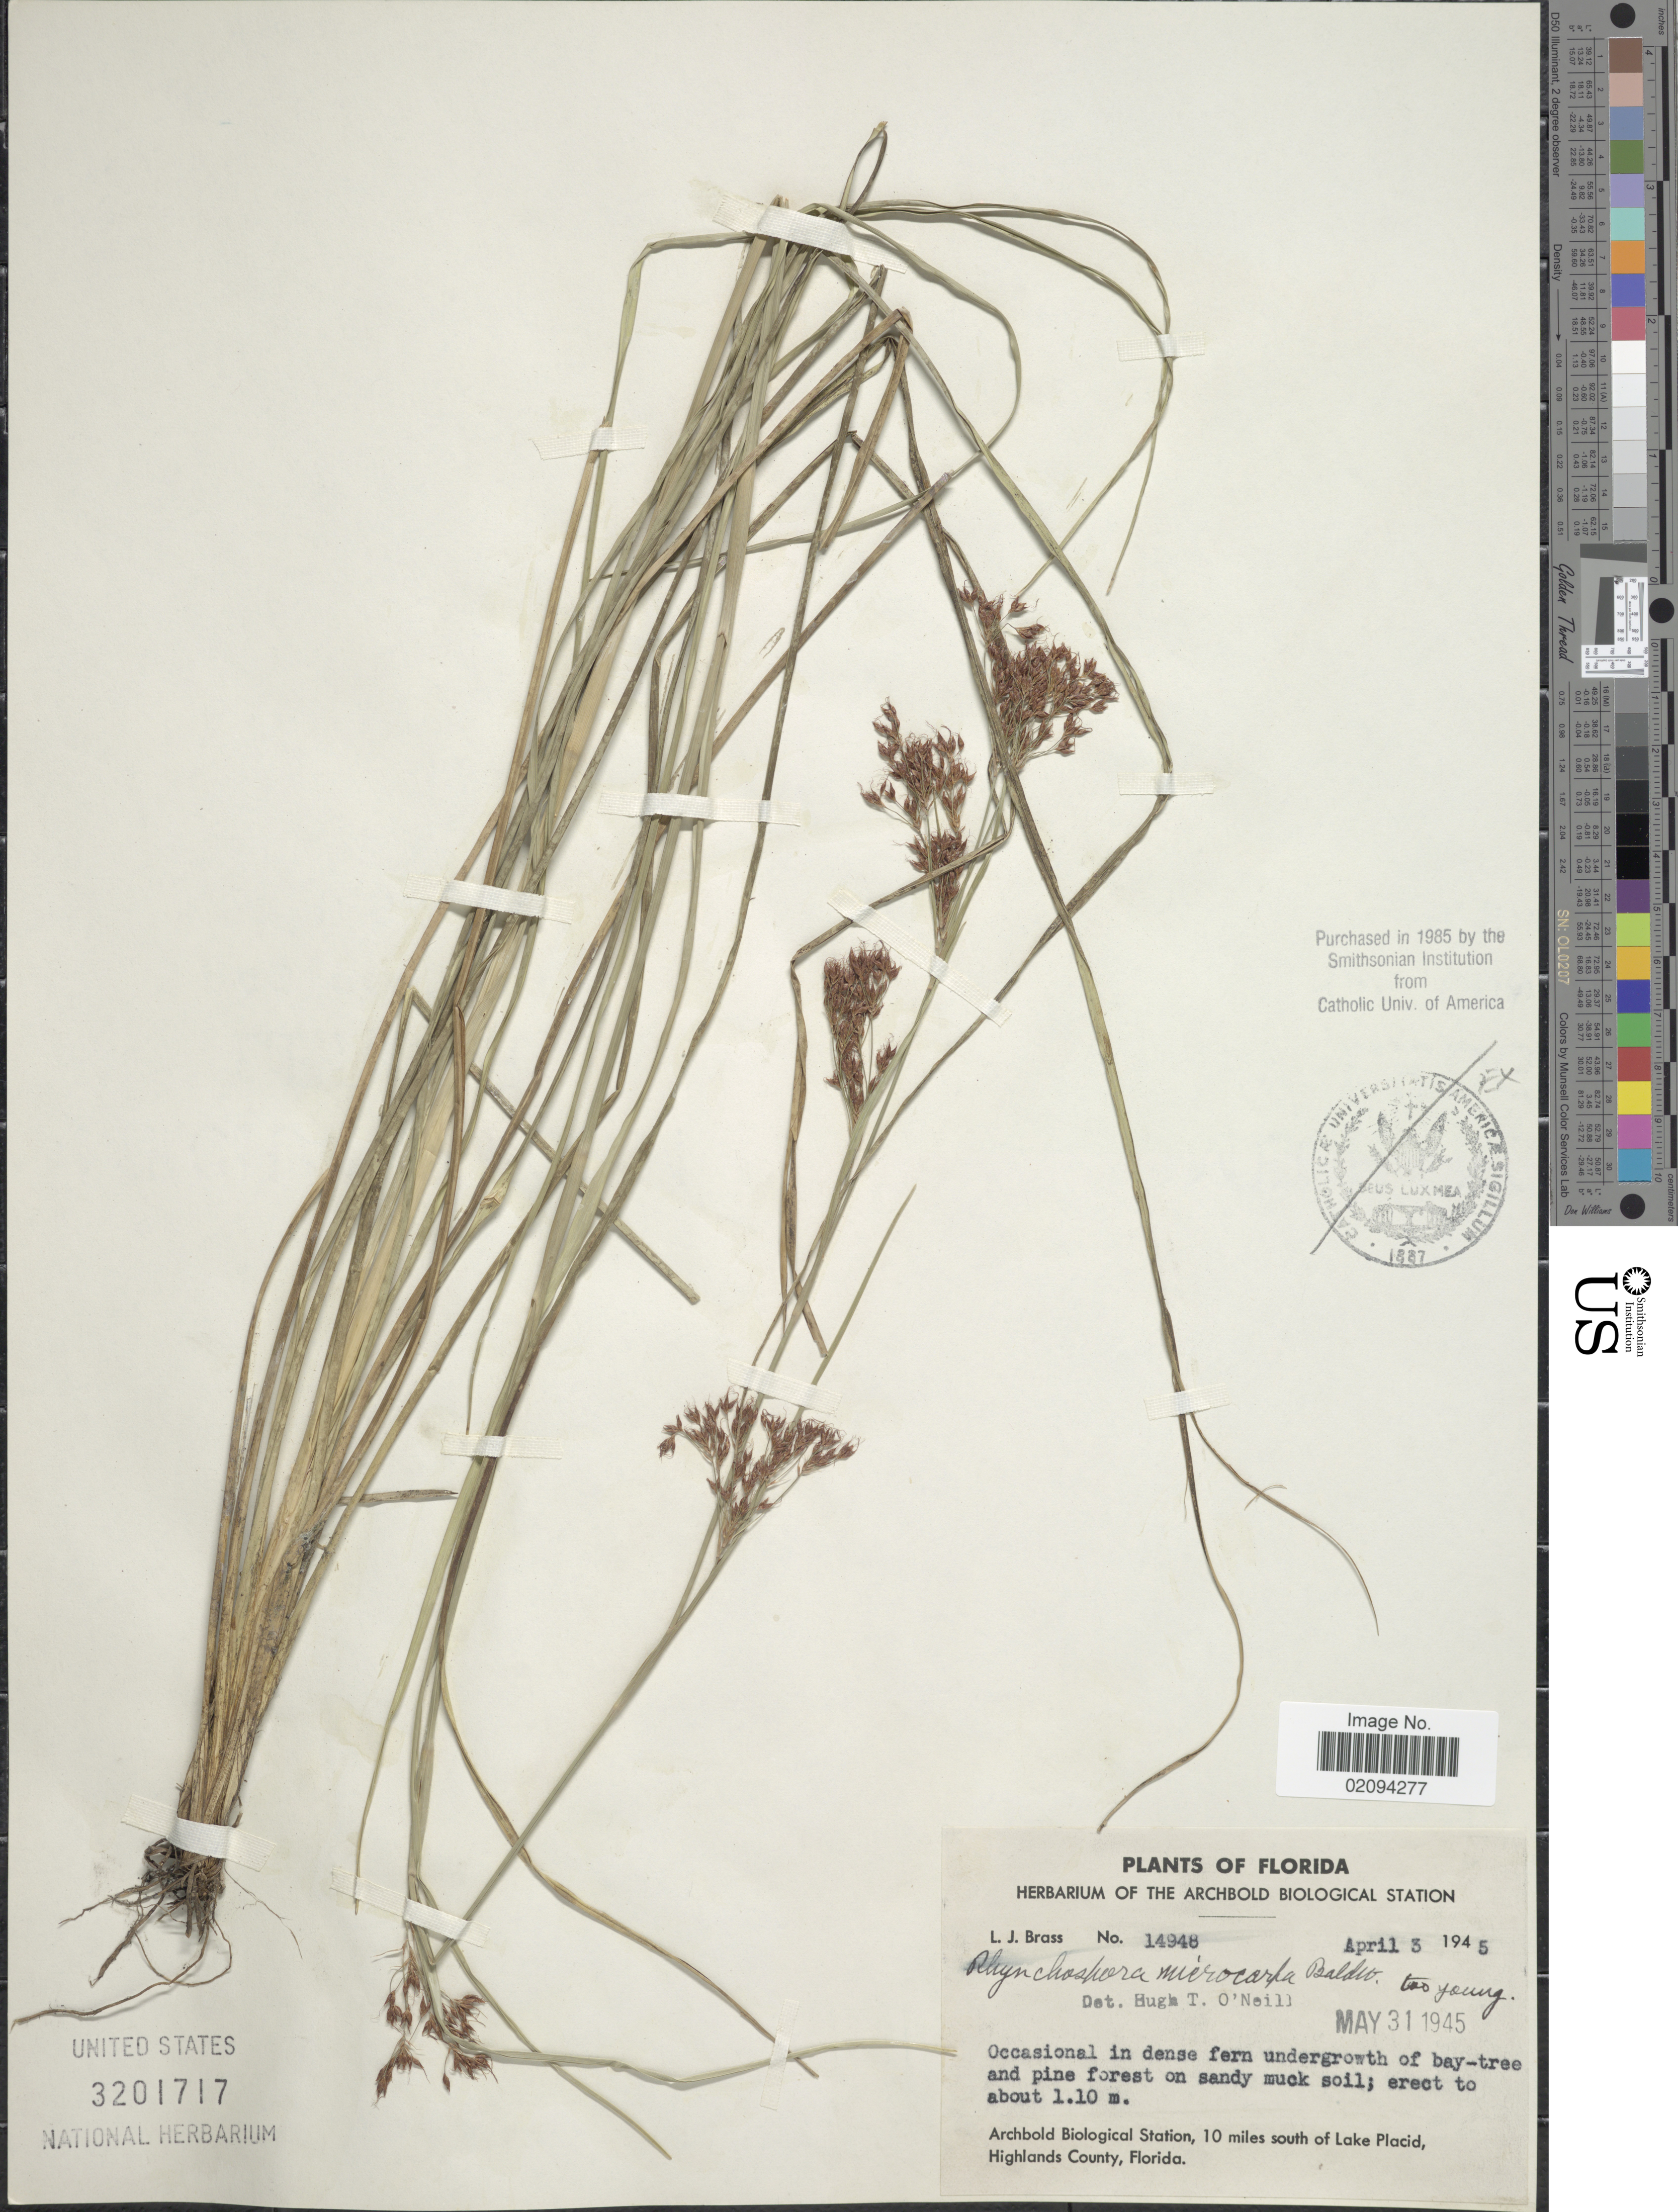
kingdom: Plantae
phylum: Tracheophyta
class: Liliopsida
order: Poales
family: Cyperaceae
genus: Rhynchospora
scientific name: Rhynchospora microcarpa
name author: Baldwin ex A. Gray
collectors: L. J. Brass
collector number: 14948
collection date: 1945-04-03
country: United States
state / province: Florida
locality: Archbold Biological Station, 10 miles south of Lake Placid, Highlands County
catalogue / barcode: US 3201717